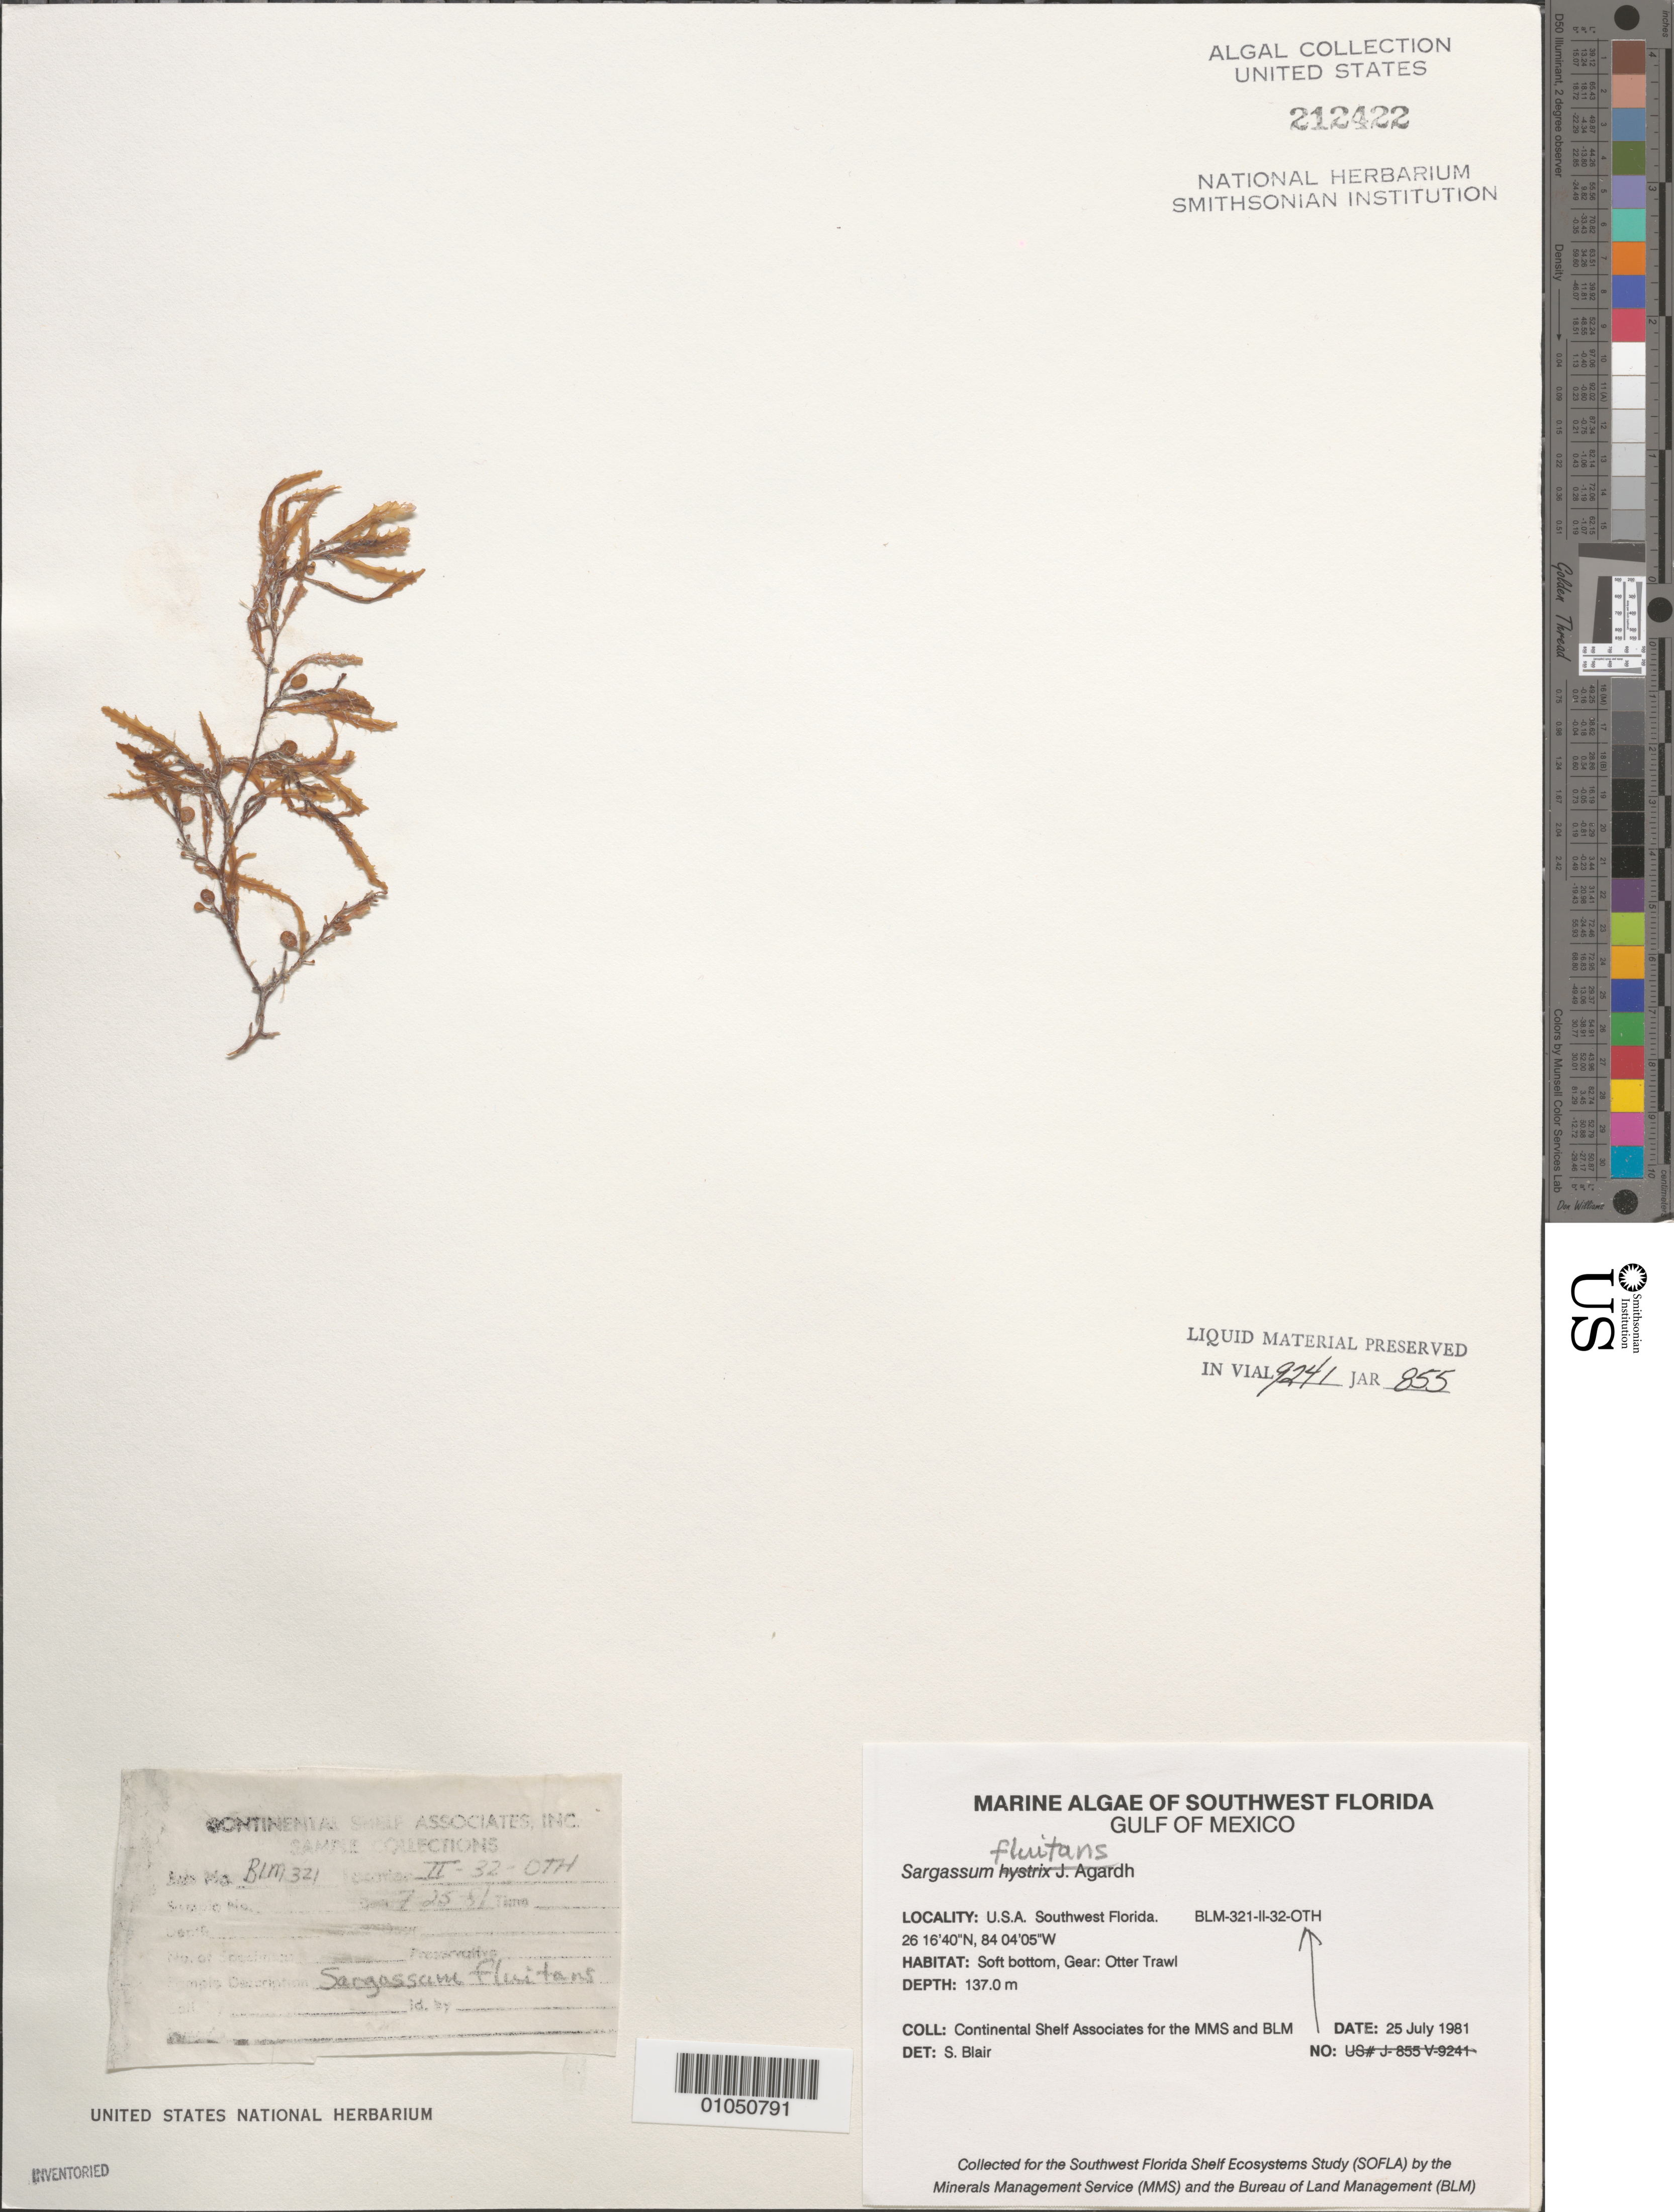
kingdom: Chromista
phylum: Ochrophyta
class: Phaeophyceae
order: Fucales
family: Sargassaceae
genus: Sargassum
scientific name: Sargassum fluitans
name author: (Børgesen) Børgesen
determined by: Blair, S. M.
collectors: Continental Shelf Associates for the MMS/BLM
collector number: BLM-321-II-32-OTH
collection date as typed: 25 Jul 1981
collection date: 1981-07-25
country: United States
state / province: Florida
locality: Gulf of Mexico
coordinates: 26 16'40"N, 84 04'05"W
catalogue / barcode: US 212422